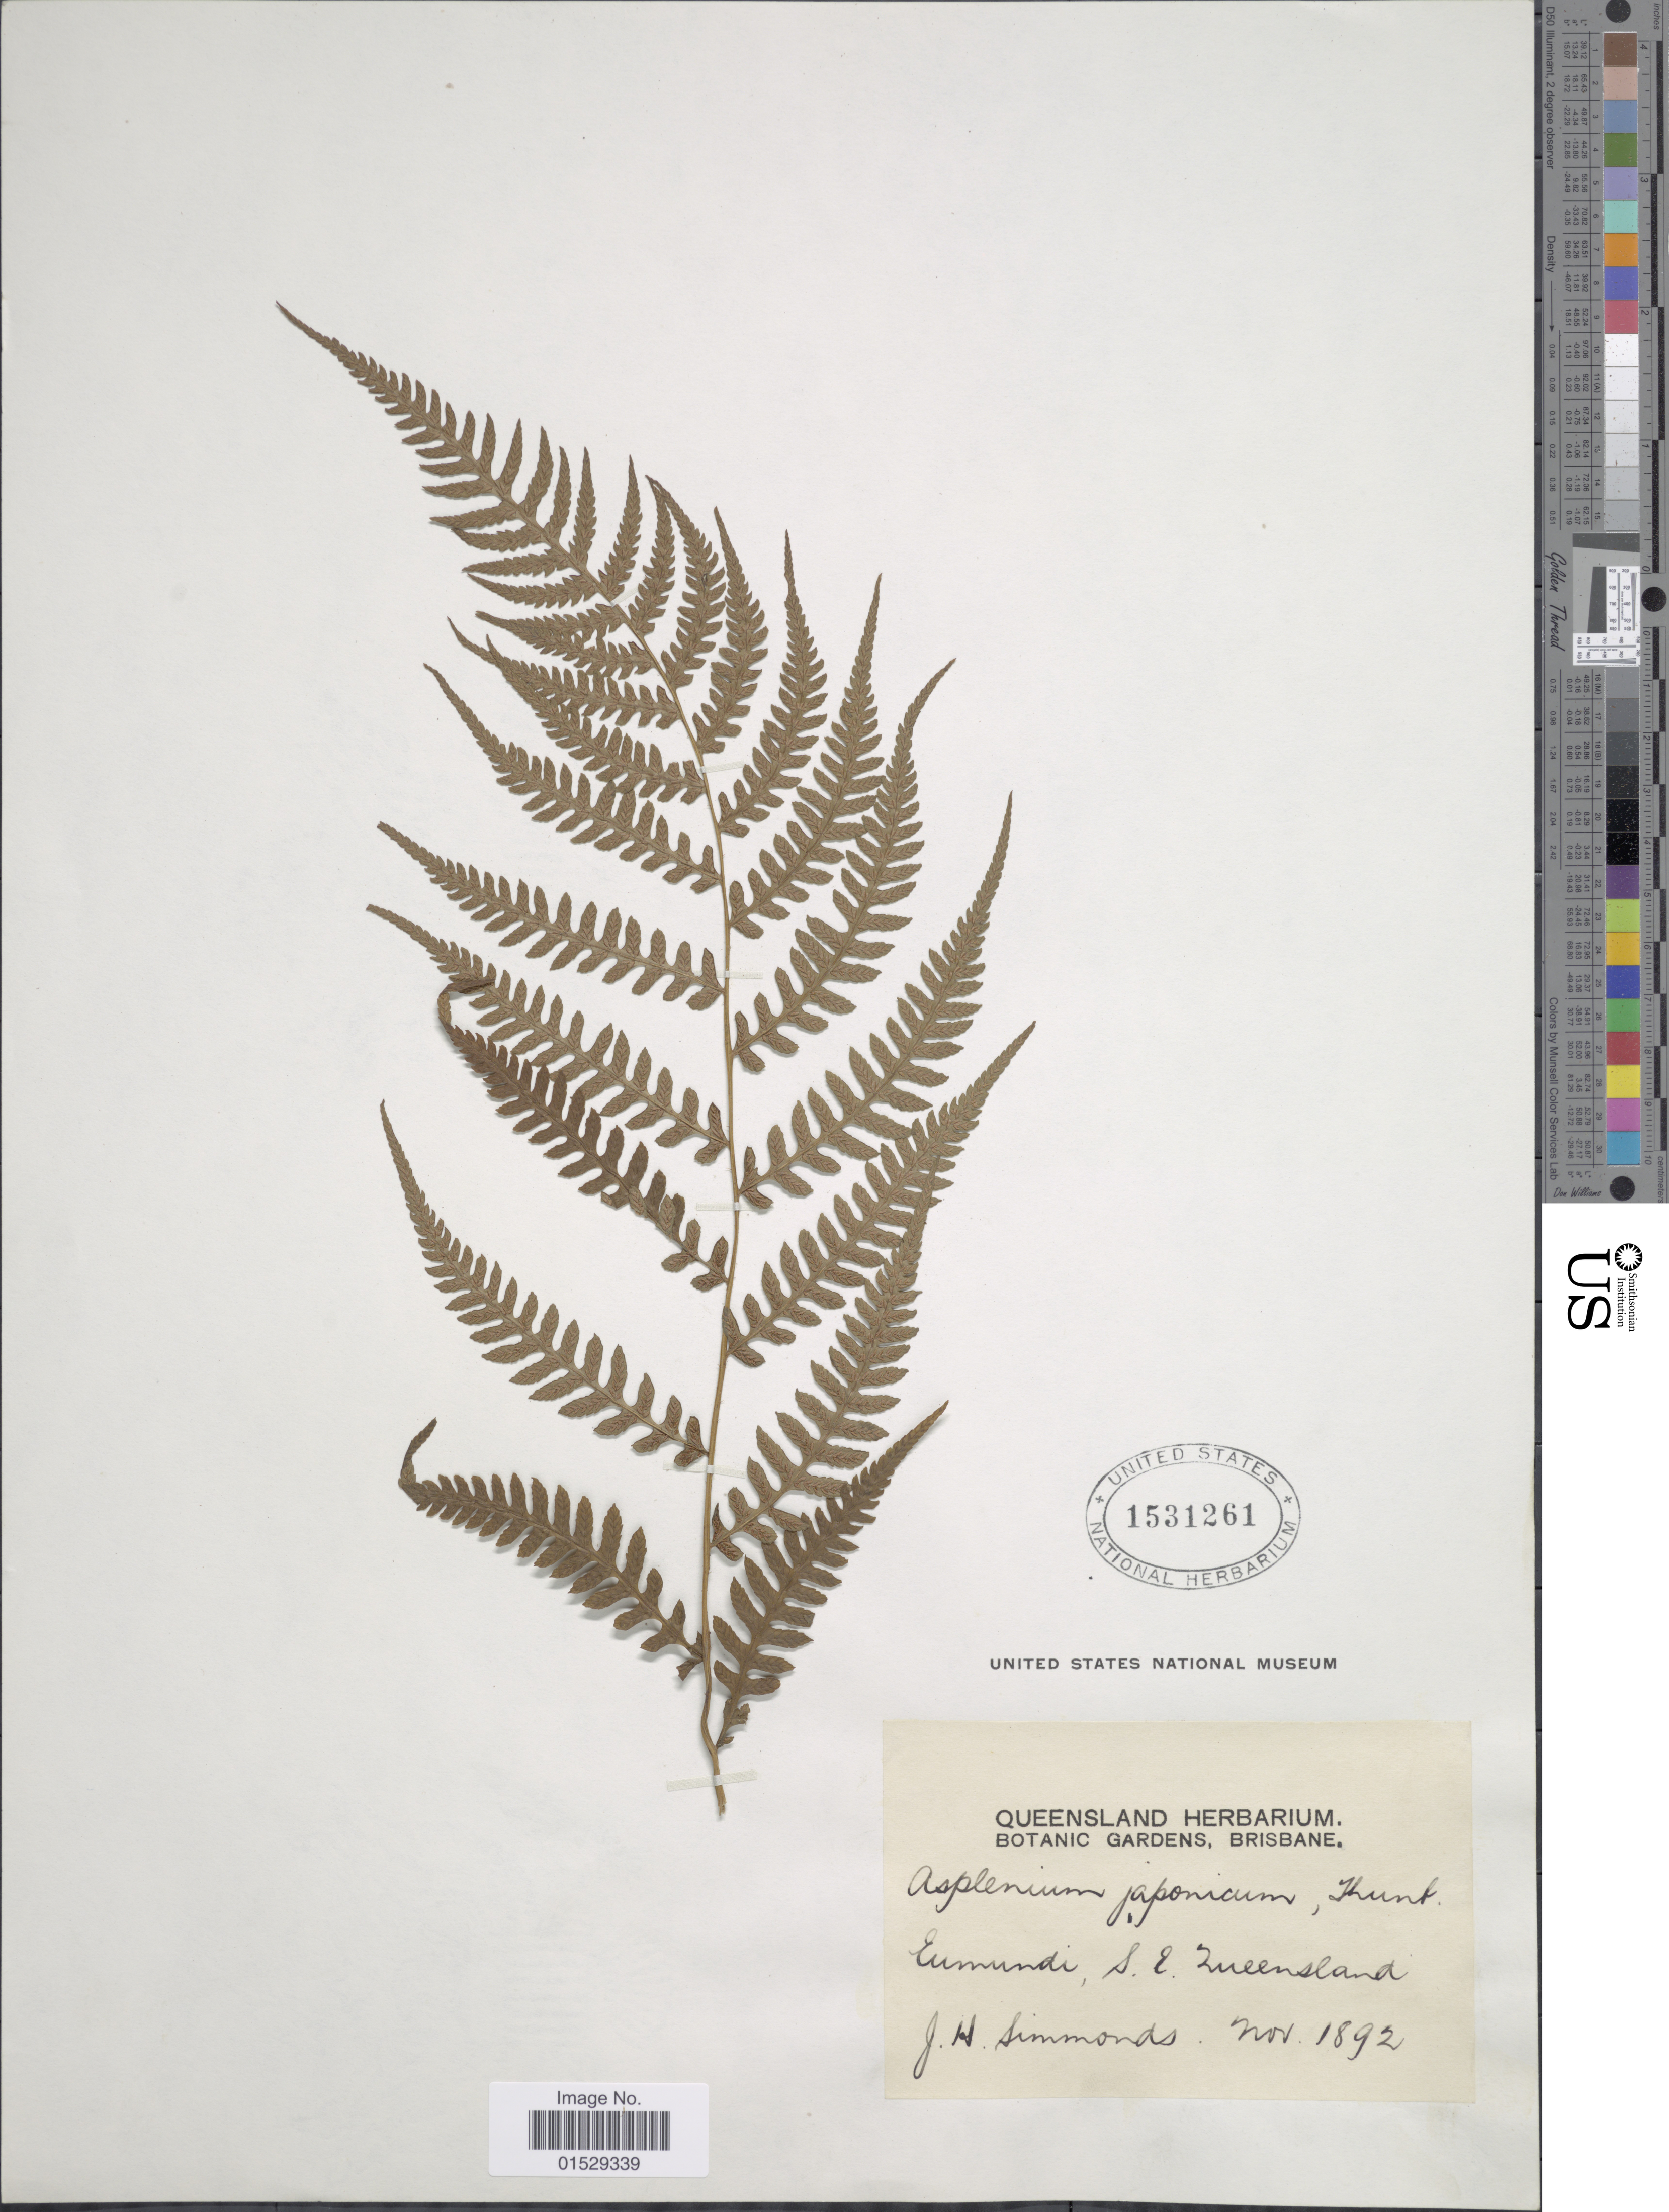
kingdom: Plantae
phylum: Tracheophyta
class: Polypodiopsida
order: Polypodiales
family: Athyriaceae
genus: Deparia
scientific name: Deparia japonica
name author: (Thunb.) M. Kato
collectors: J. Simmonds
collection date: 1892-11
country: Australia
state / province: Queensland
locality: Eumundi, S. E. Queensland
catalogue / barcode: US 1531261